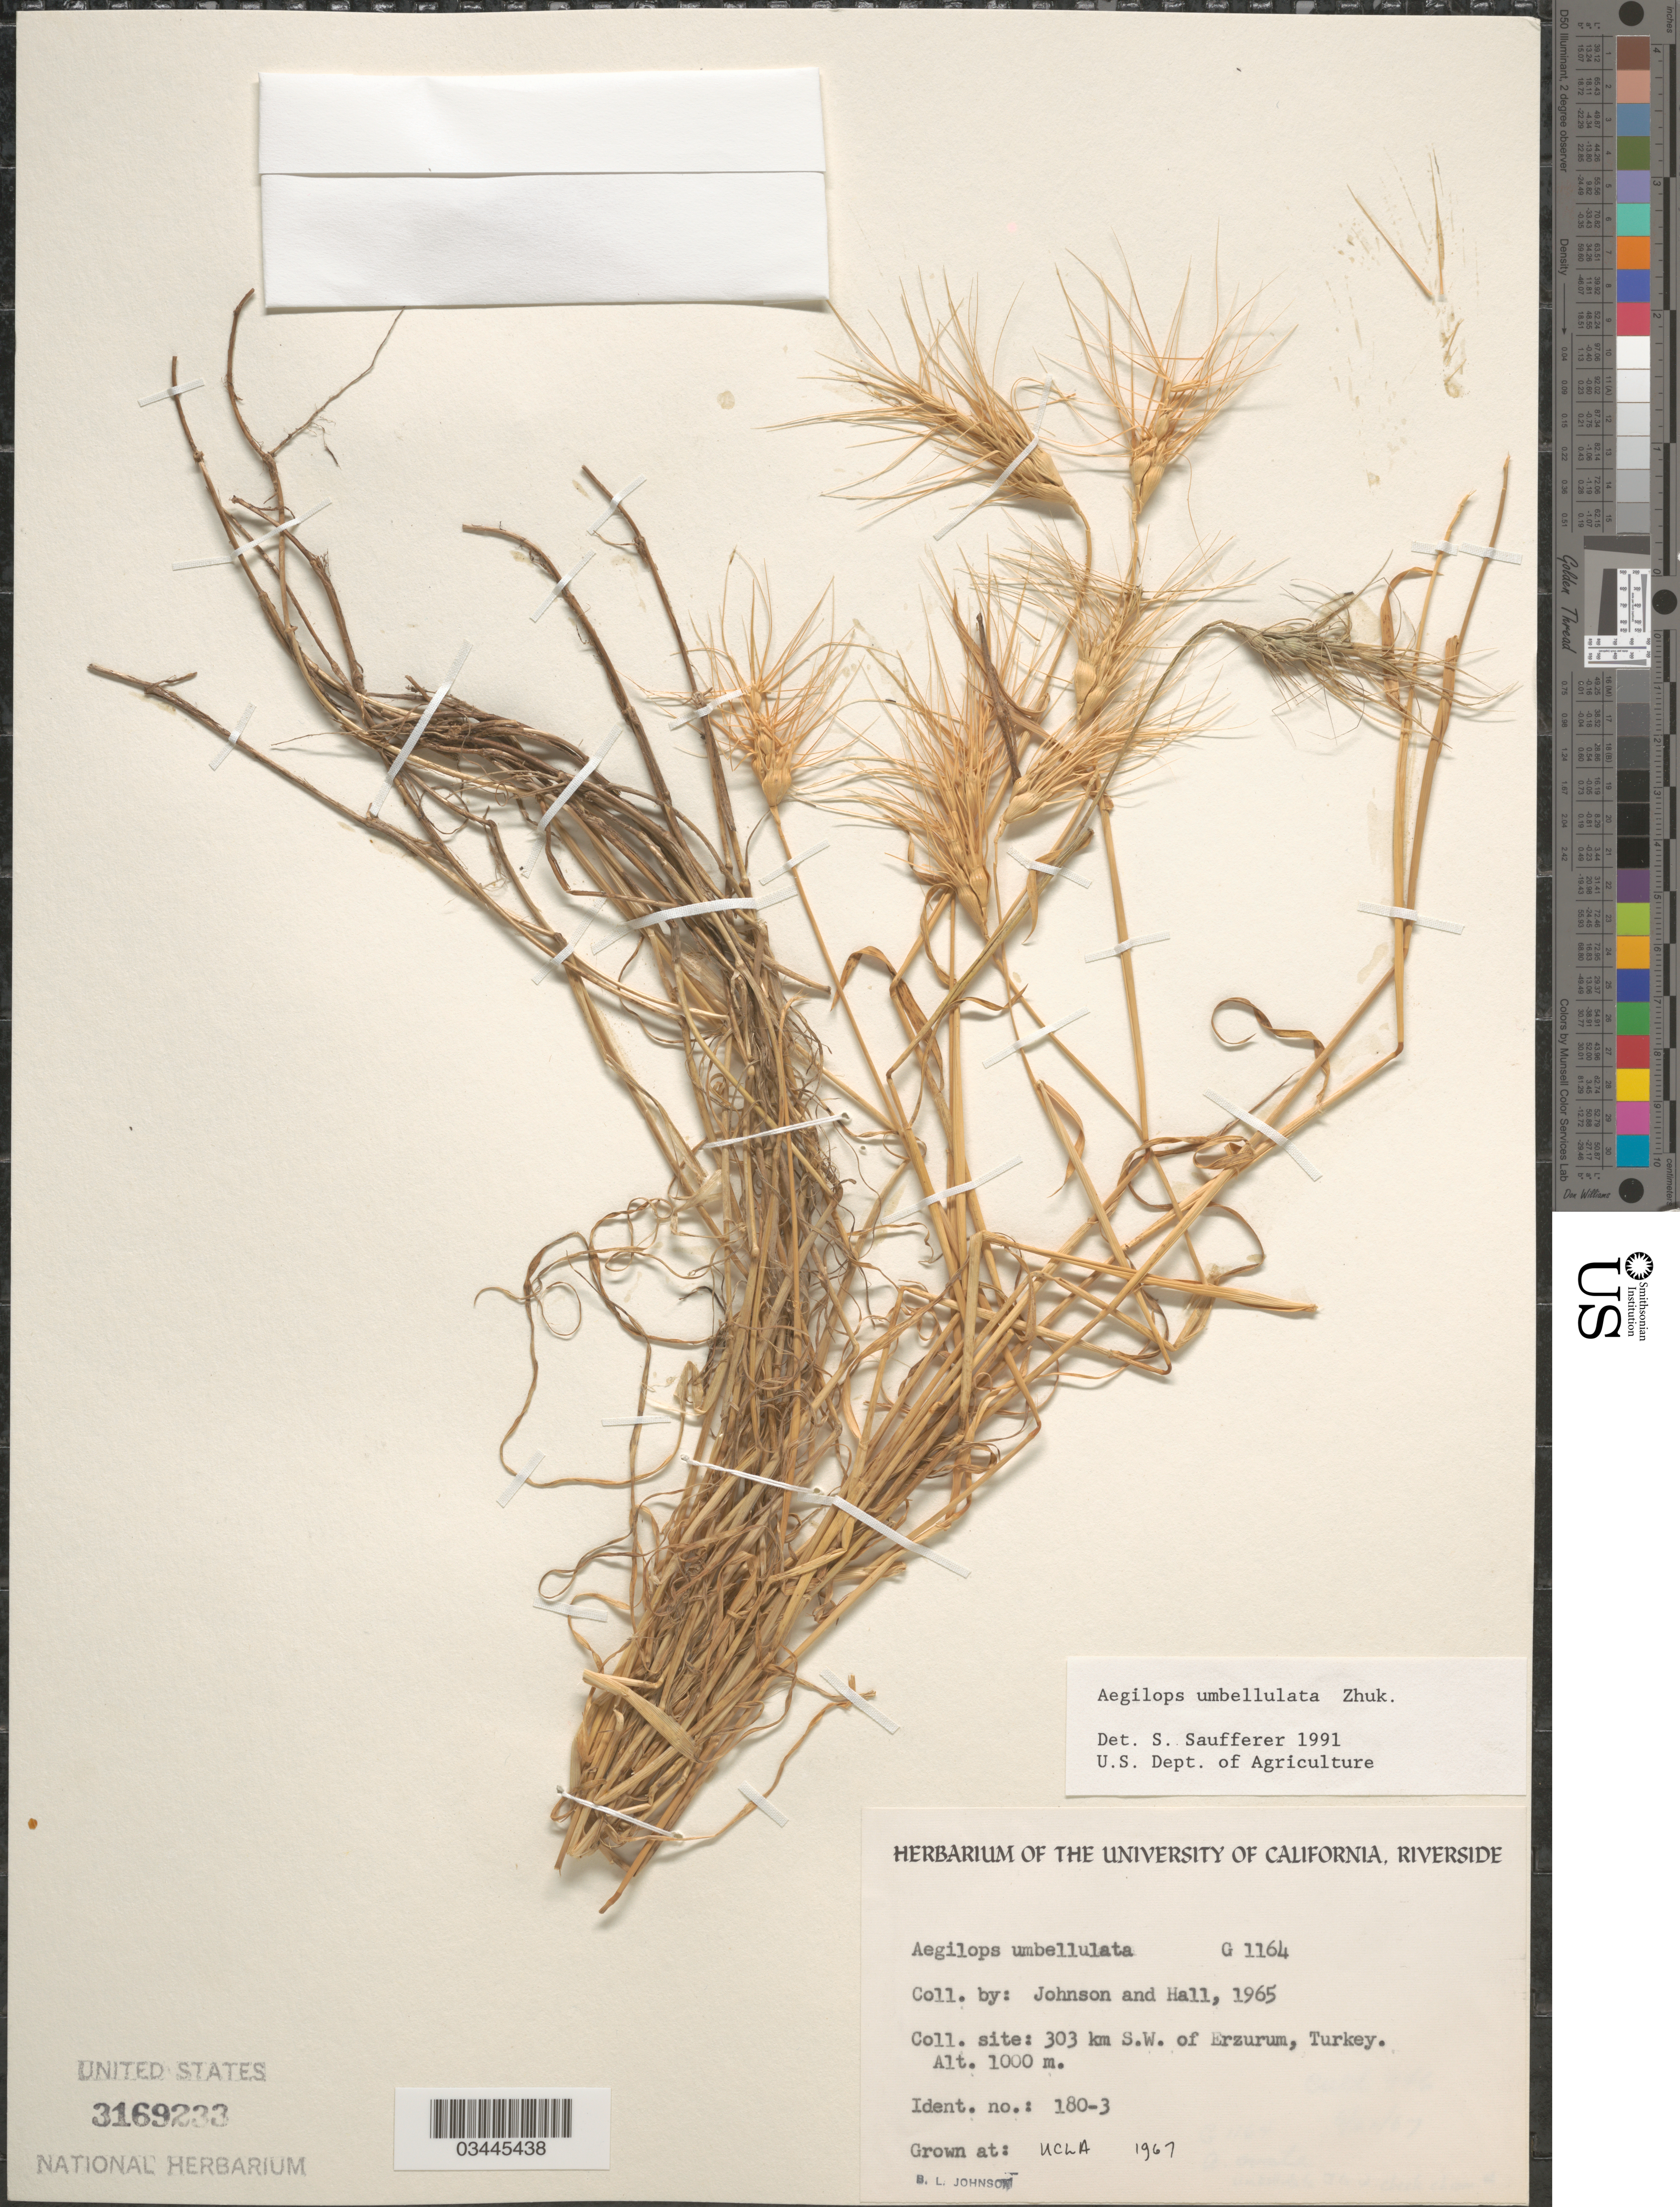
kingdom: Plantae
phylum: Tracheophyta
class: Liliopsida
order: Poales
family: Poaceae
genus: Aegilops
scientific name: Aegilops umbellulata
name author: Zhuk.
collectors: B. Johnson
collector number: G1164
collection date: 1967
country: United States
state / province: California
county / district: Los Angeles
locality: UCLA.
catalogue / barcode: US 3169233